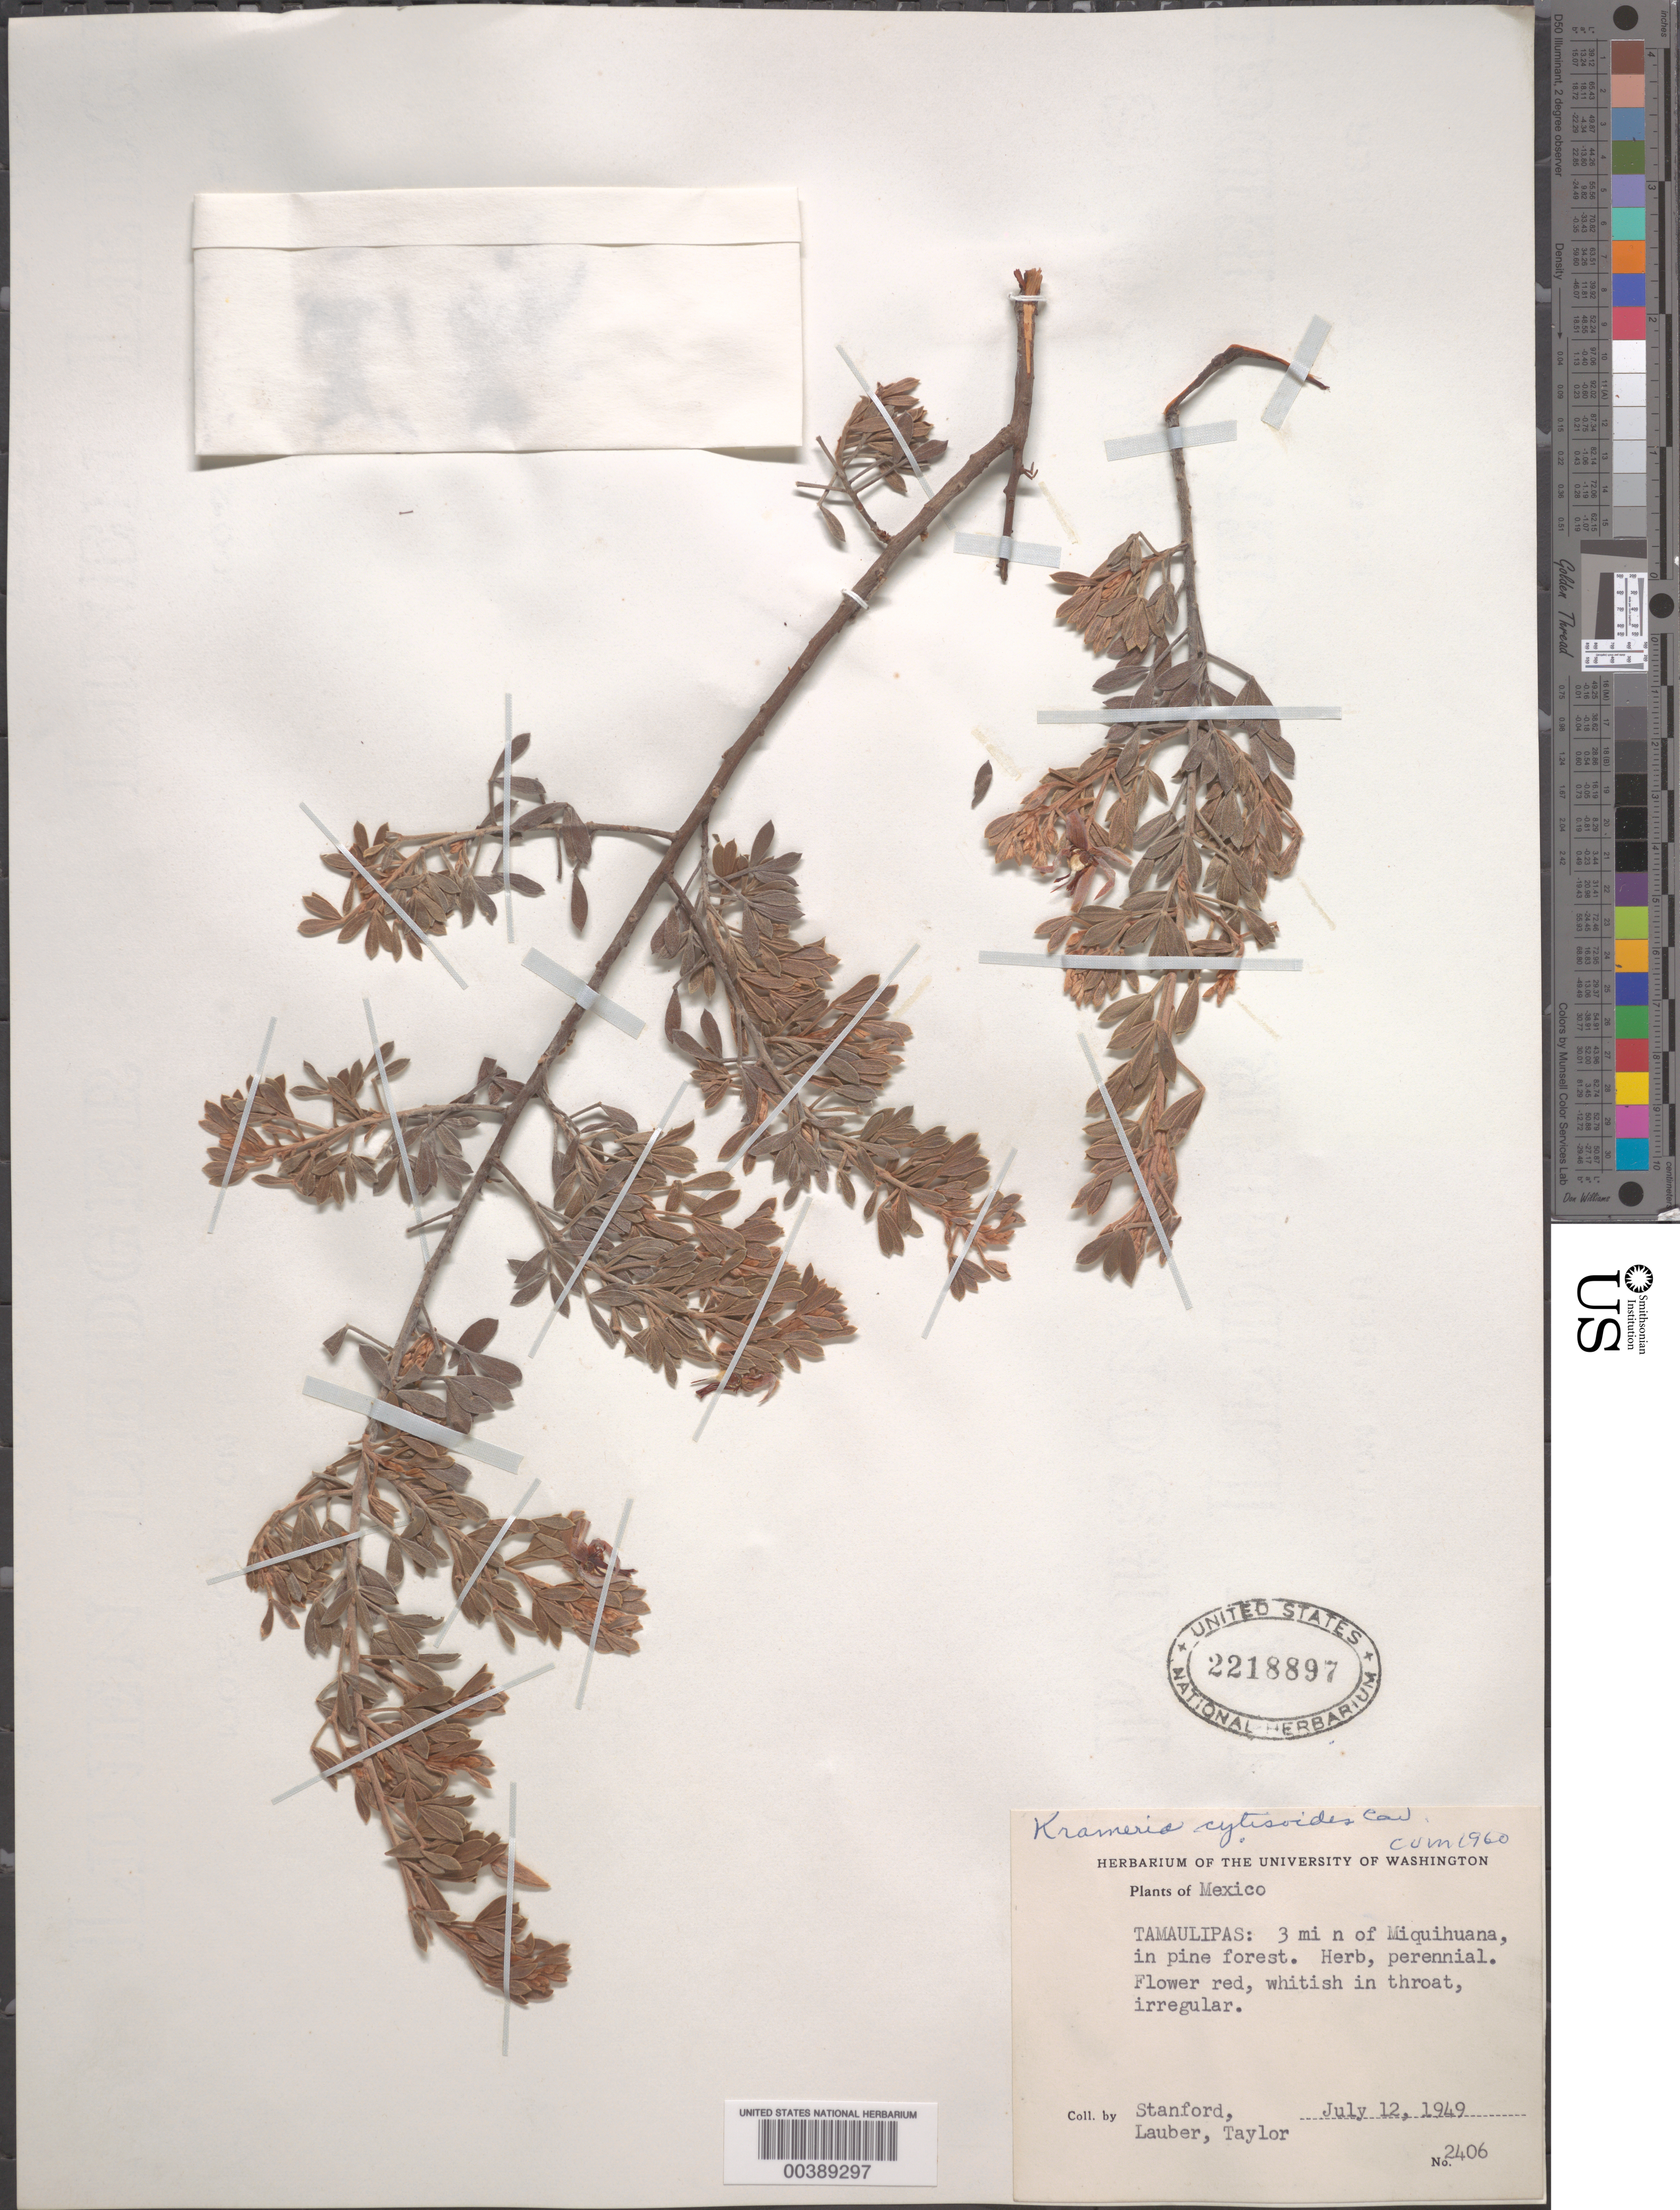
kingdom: Plantae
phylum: Tracheophyta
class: Magnoliopsida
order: Zygophyllales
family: Krameriaceae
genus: Krameria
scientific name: Krameria cytisoides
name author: Cav.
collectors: L. R. Stanford, Lauber, -- & -- Taylor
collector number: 2406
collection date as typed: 12 Jul 1949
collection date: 1949-07-12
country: Mexico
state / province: Tamaulipas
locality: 3 mi N of Miquihuana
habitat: In pine forest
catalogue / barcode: US 2218897